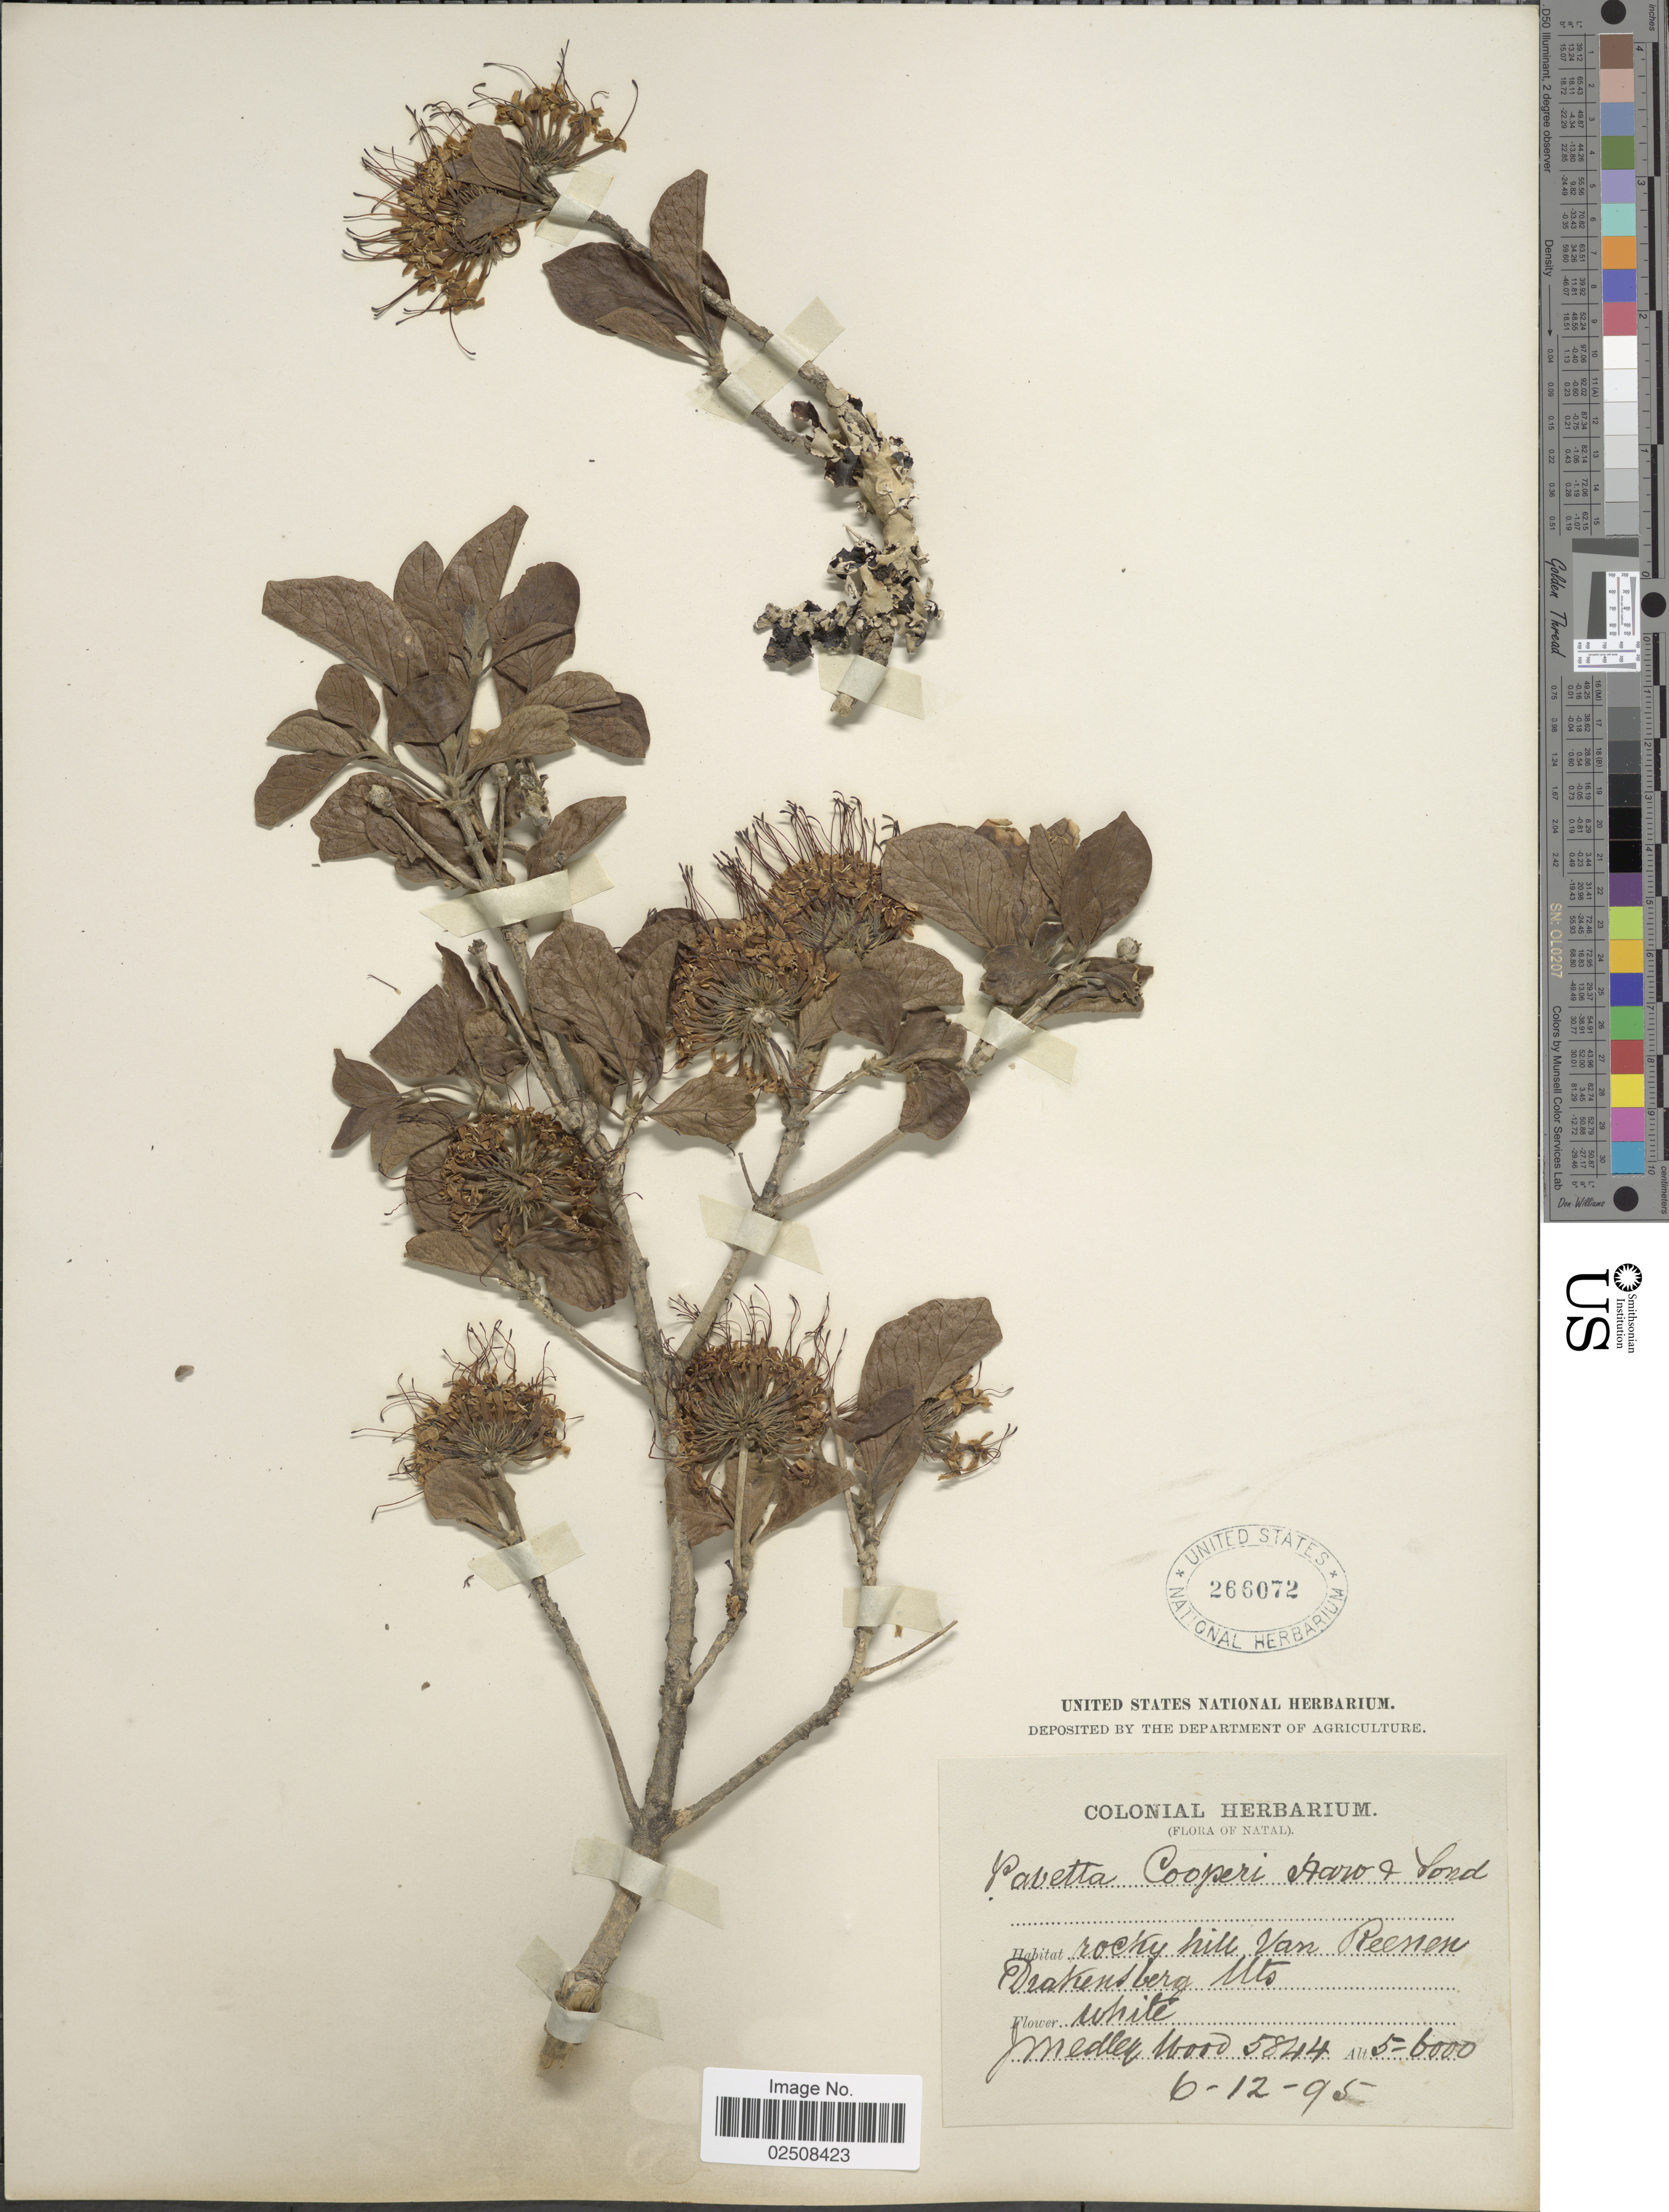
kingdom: Plantae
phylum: Tracheophyta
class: Magnoliopsida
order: Gentianales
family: Rubiaceae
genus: Pavetta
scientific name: Pavetta cooperi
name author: Harv. & Sond.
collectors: J. Medley Wood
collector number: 5844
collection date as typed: Transcribed d/m/y: 6/12/95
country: South Africa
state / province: KwaZulu-Natal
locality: Natal. Rocky hill Van Reenen Drakensberg Mts.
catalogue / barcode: US 266072